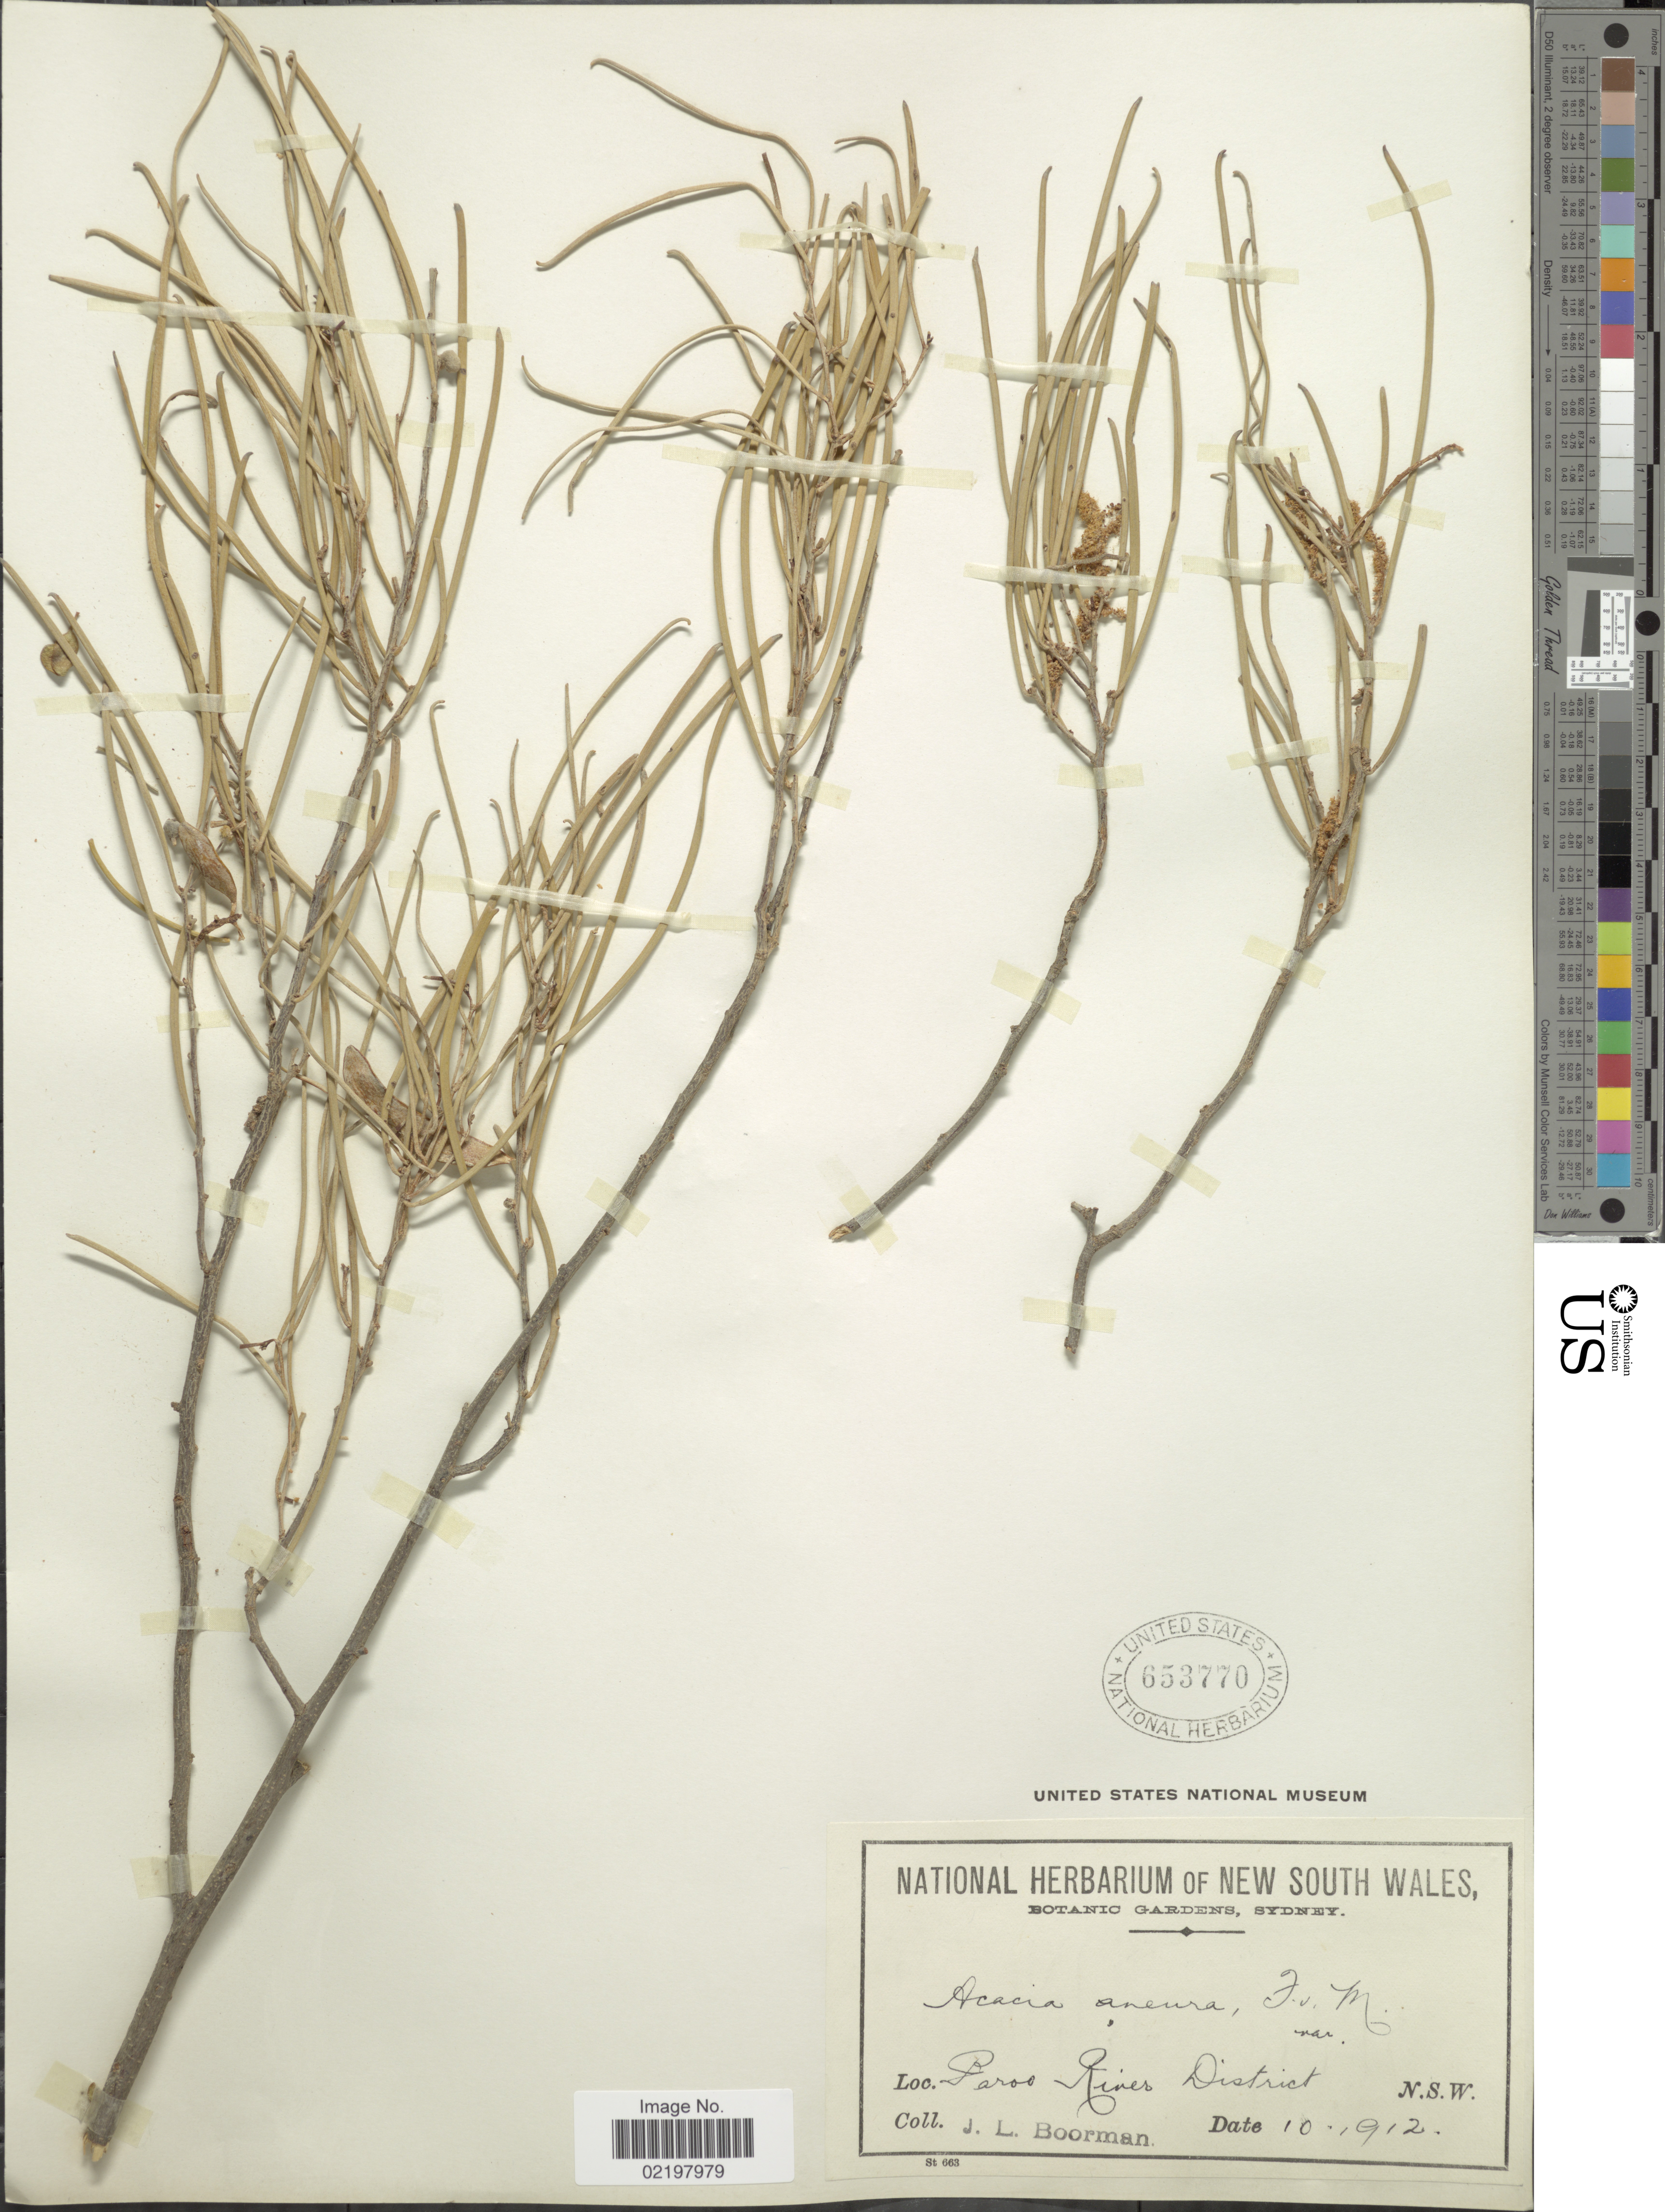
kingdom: Plantae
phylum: Tracheophyta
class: Magnoliopsida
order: Fabales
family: Fabaceae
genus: Acacia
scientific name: Acacia aneura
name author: F. Muell. ex Benth.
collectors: J. Boorman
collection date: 1912-10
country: Australia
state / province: New South Wales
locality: Paroo River District, N.S.W.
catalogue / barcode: US 653770